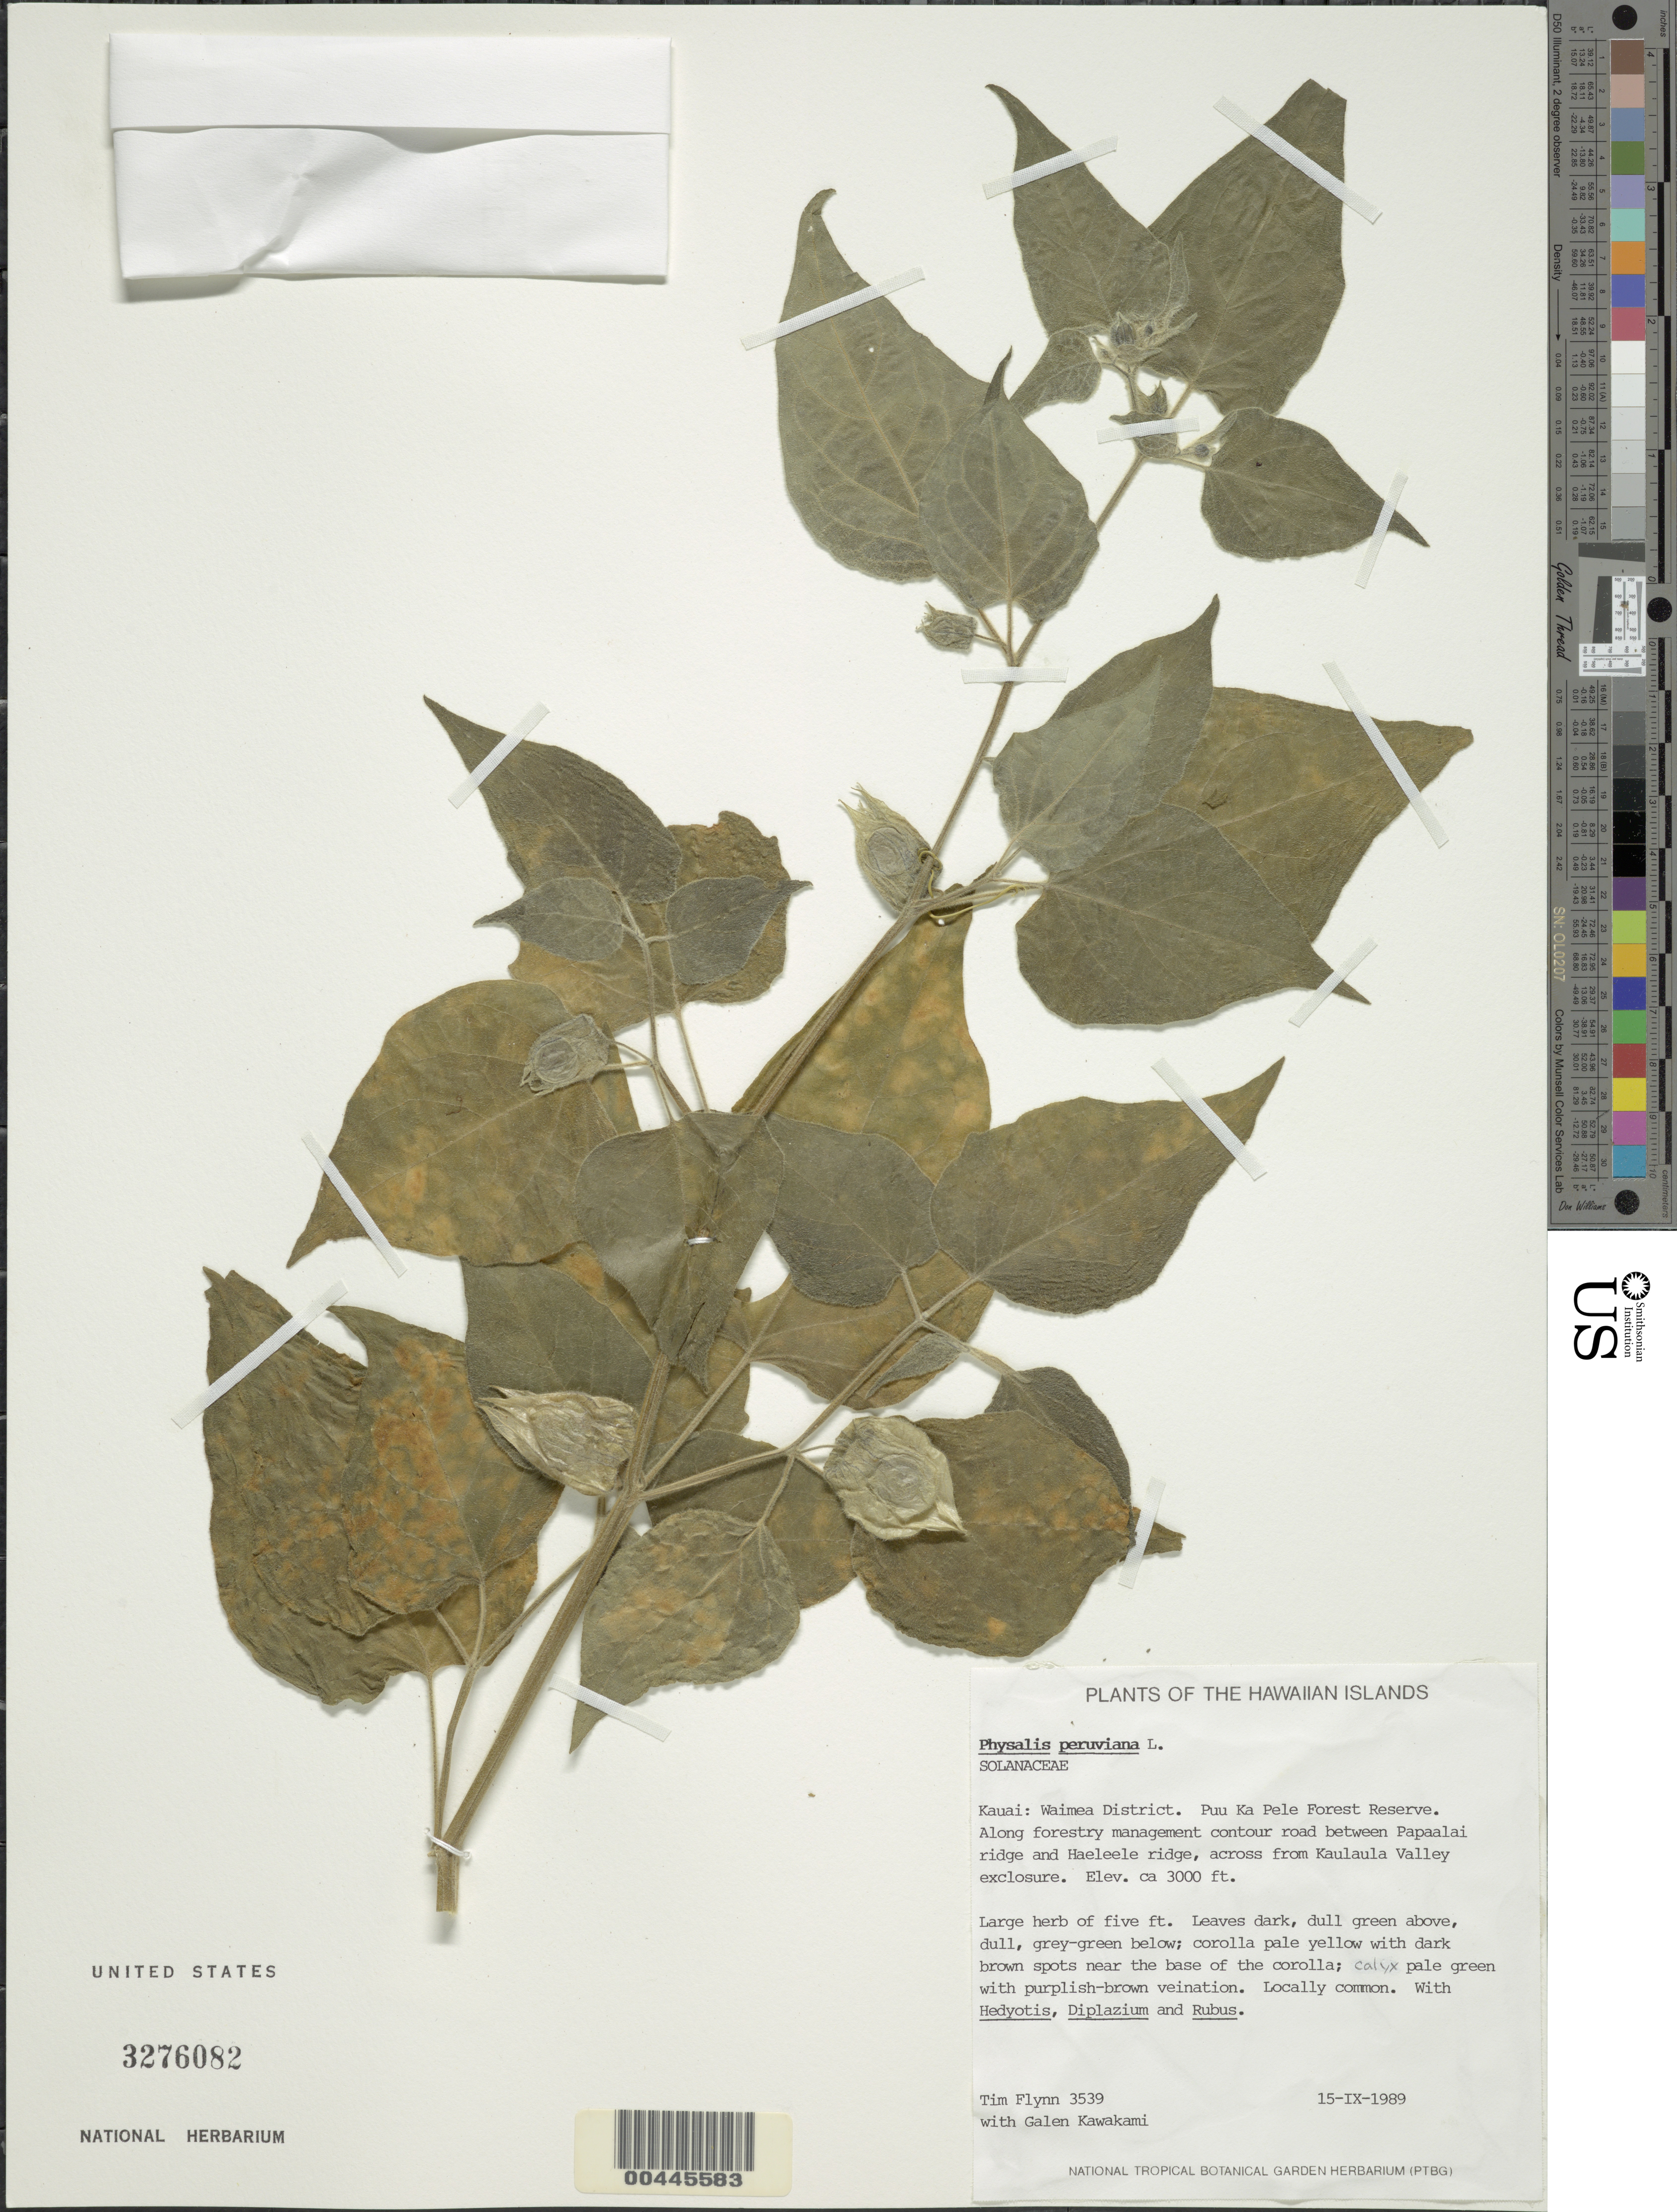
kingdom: Plantae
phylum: Tracheophyta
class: Magnoliopsida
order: Solanales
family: Solanaceae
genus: Physalis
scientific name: Physalis peruviana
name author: L.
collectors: T. W. Flynn & G. Kawakami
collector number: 3539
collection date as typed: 15 Sep 1989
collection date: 1989-09-15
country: United States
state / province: Hawaii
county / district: Kauai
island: Kaua'i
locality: Waimea District, Puu Ka Pele Forest Reserve, Along rd. between Papaalai Ridge and Haeleele Ridge, across from Kaulaula Valley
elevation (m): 914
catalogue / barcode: US 3276082